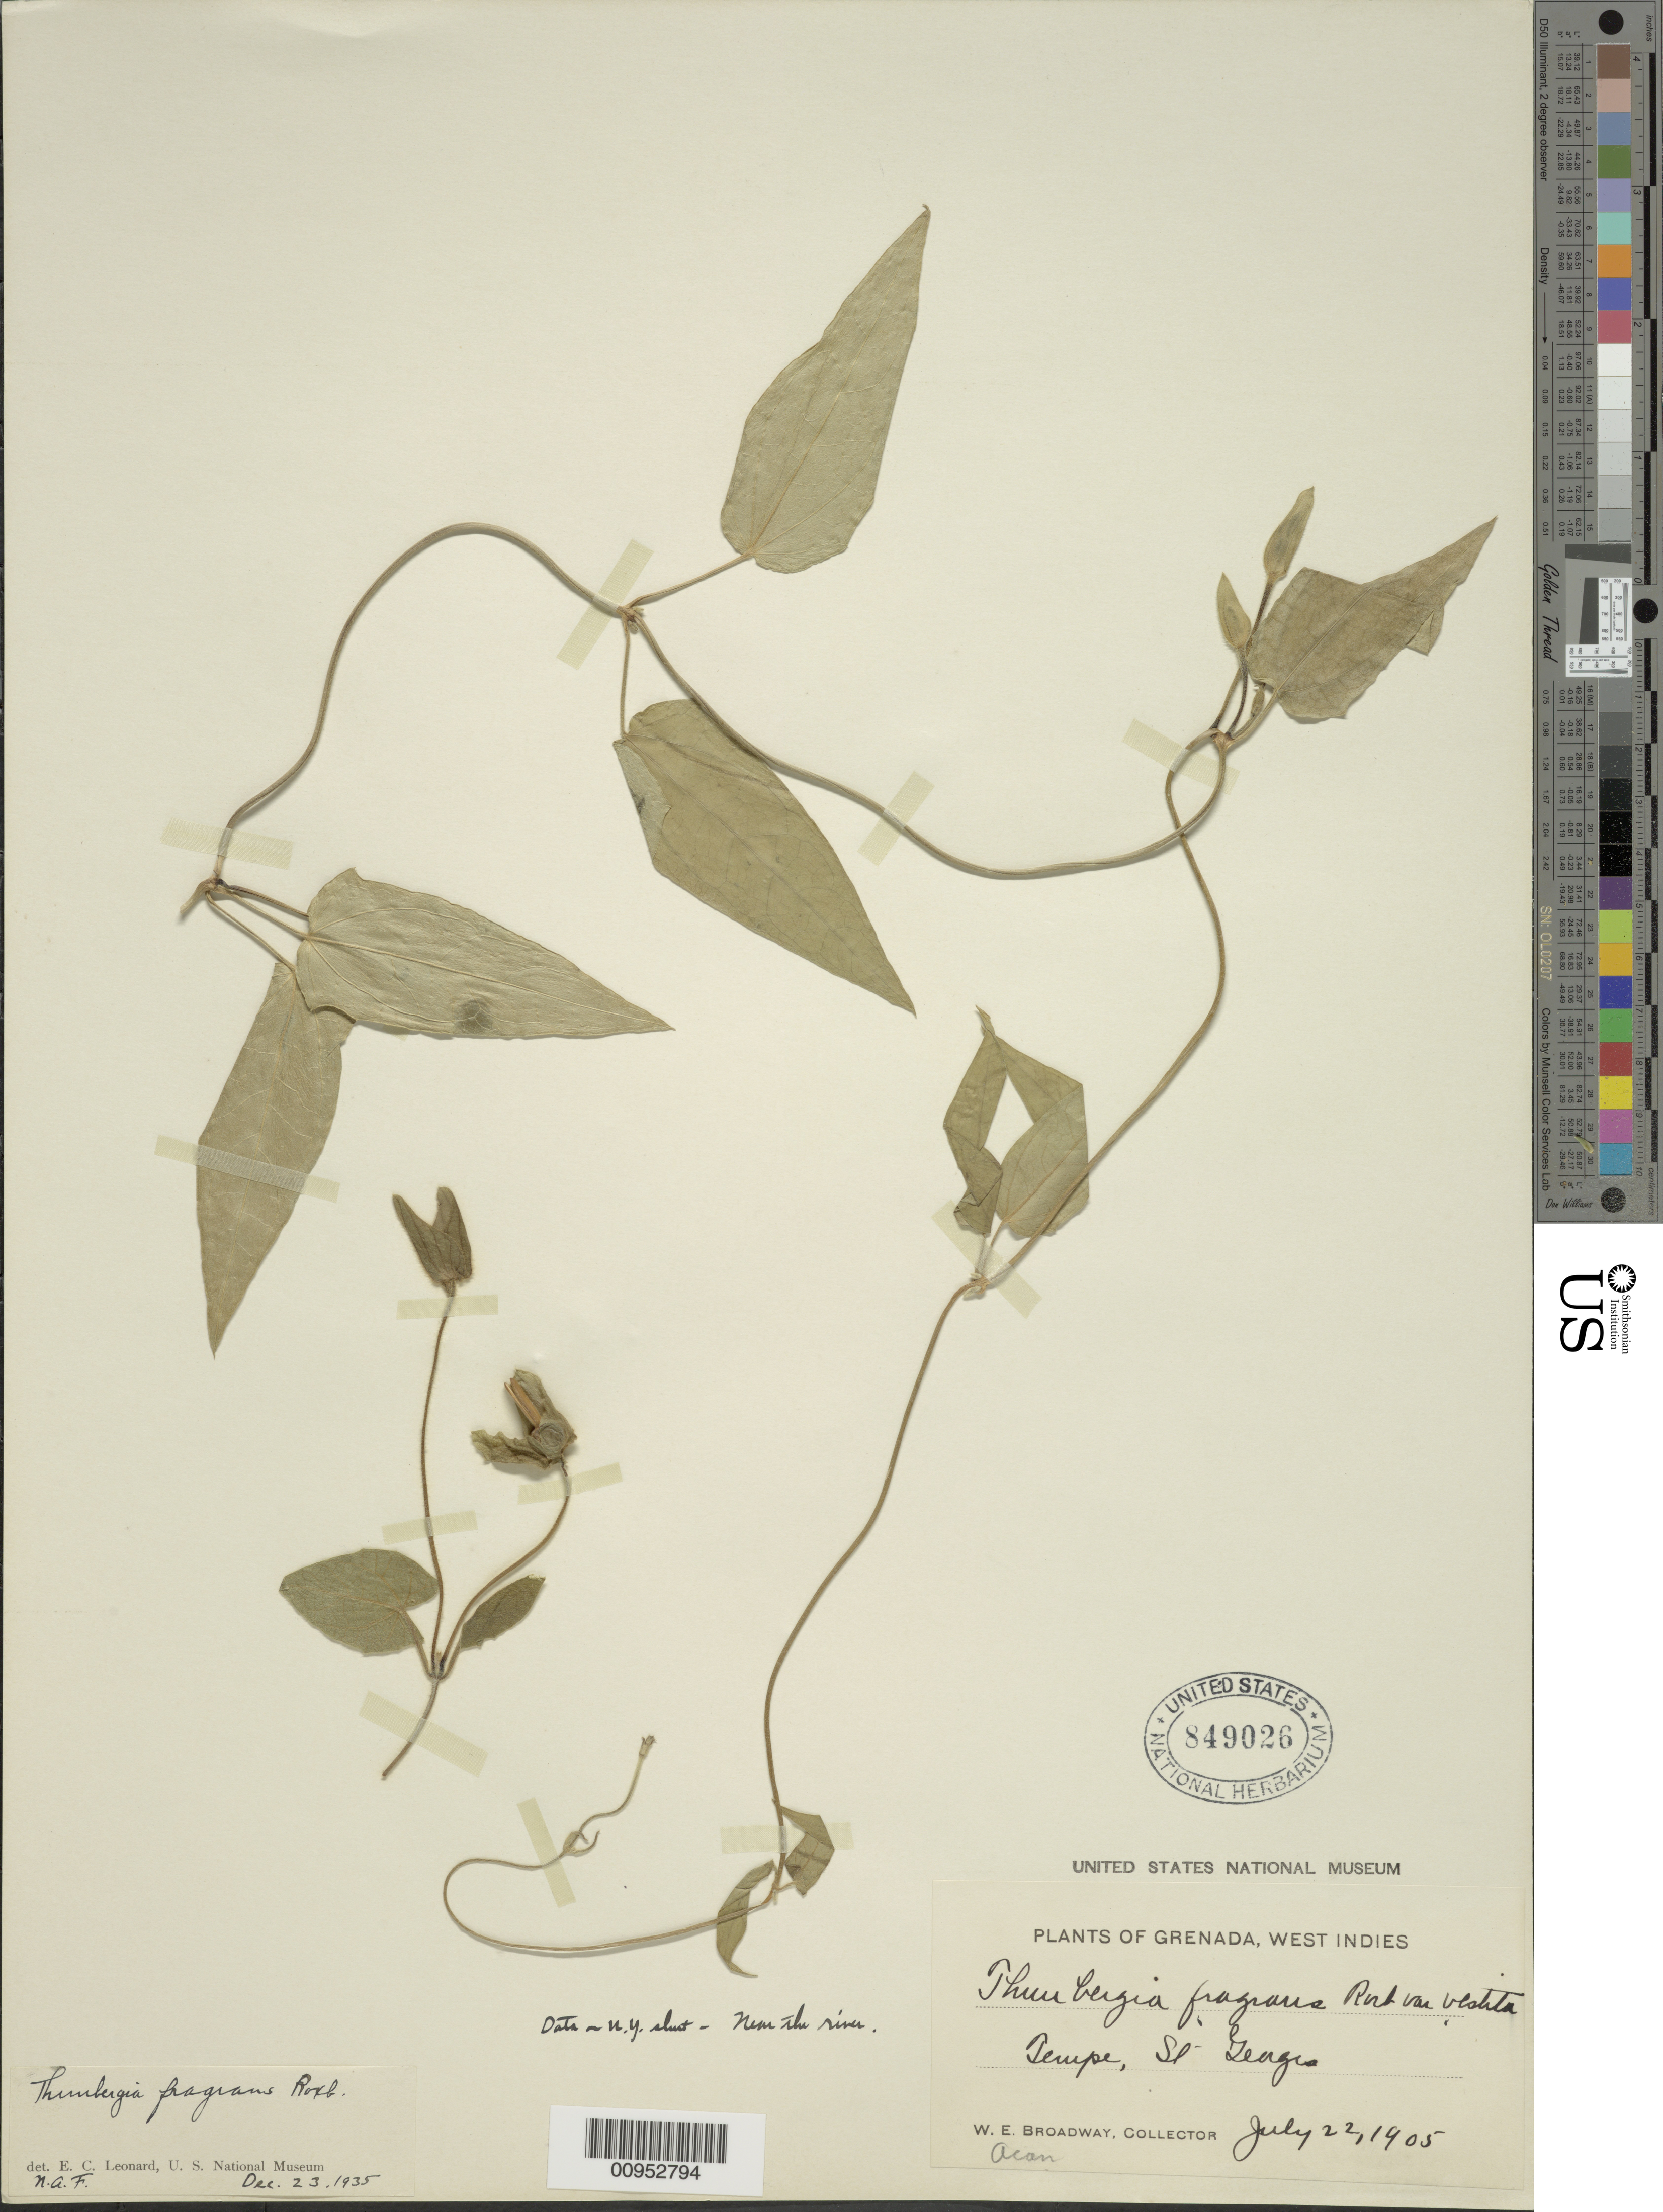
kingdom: Plantae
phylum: Tracheophyta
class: Magnoliopsida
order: Lamiales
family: Acanthaceae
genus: Thunbergia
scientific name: Thunbergia fragrans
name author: Roxb.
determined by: Leonard, Emery C., (US)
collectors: W. E. Broadway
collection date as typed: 22 Jul 1905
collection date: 1905-07-22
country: Grenada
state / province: Saint George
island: Grenada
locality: Tempe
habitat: Near the river [data from NY sheet]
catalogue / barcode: US 849026